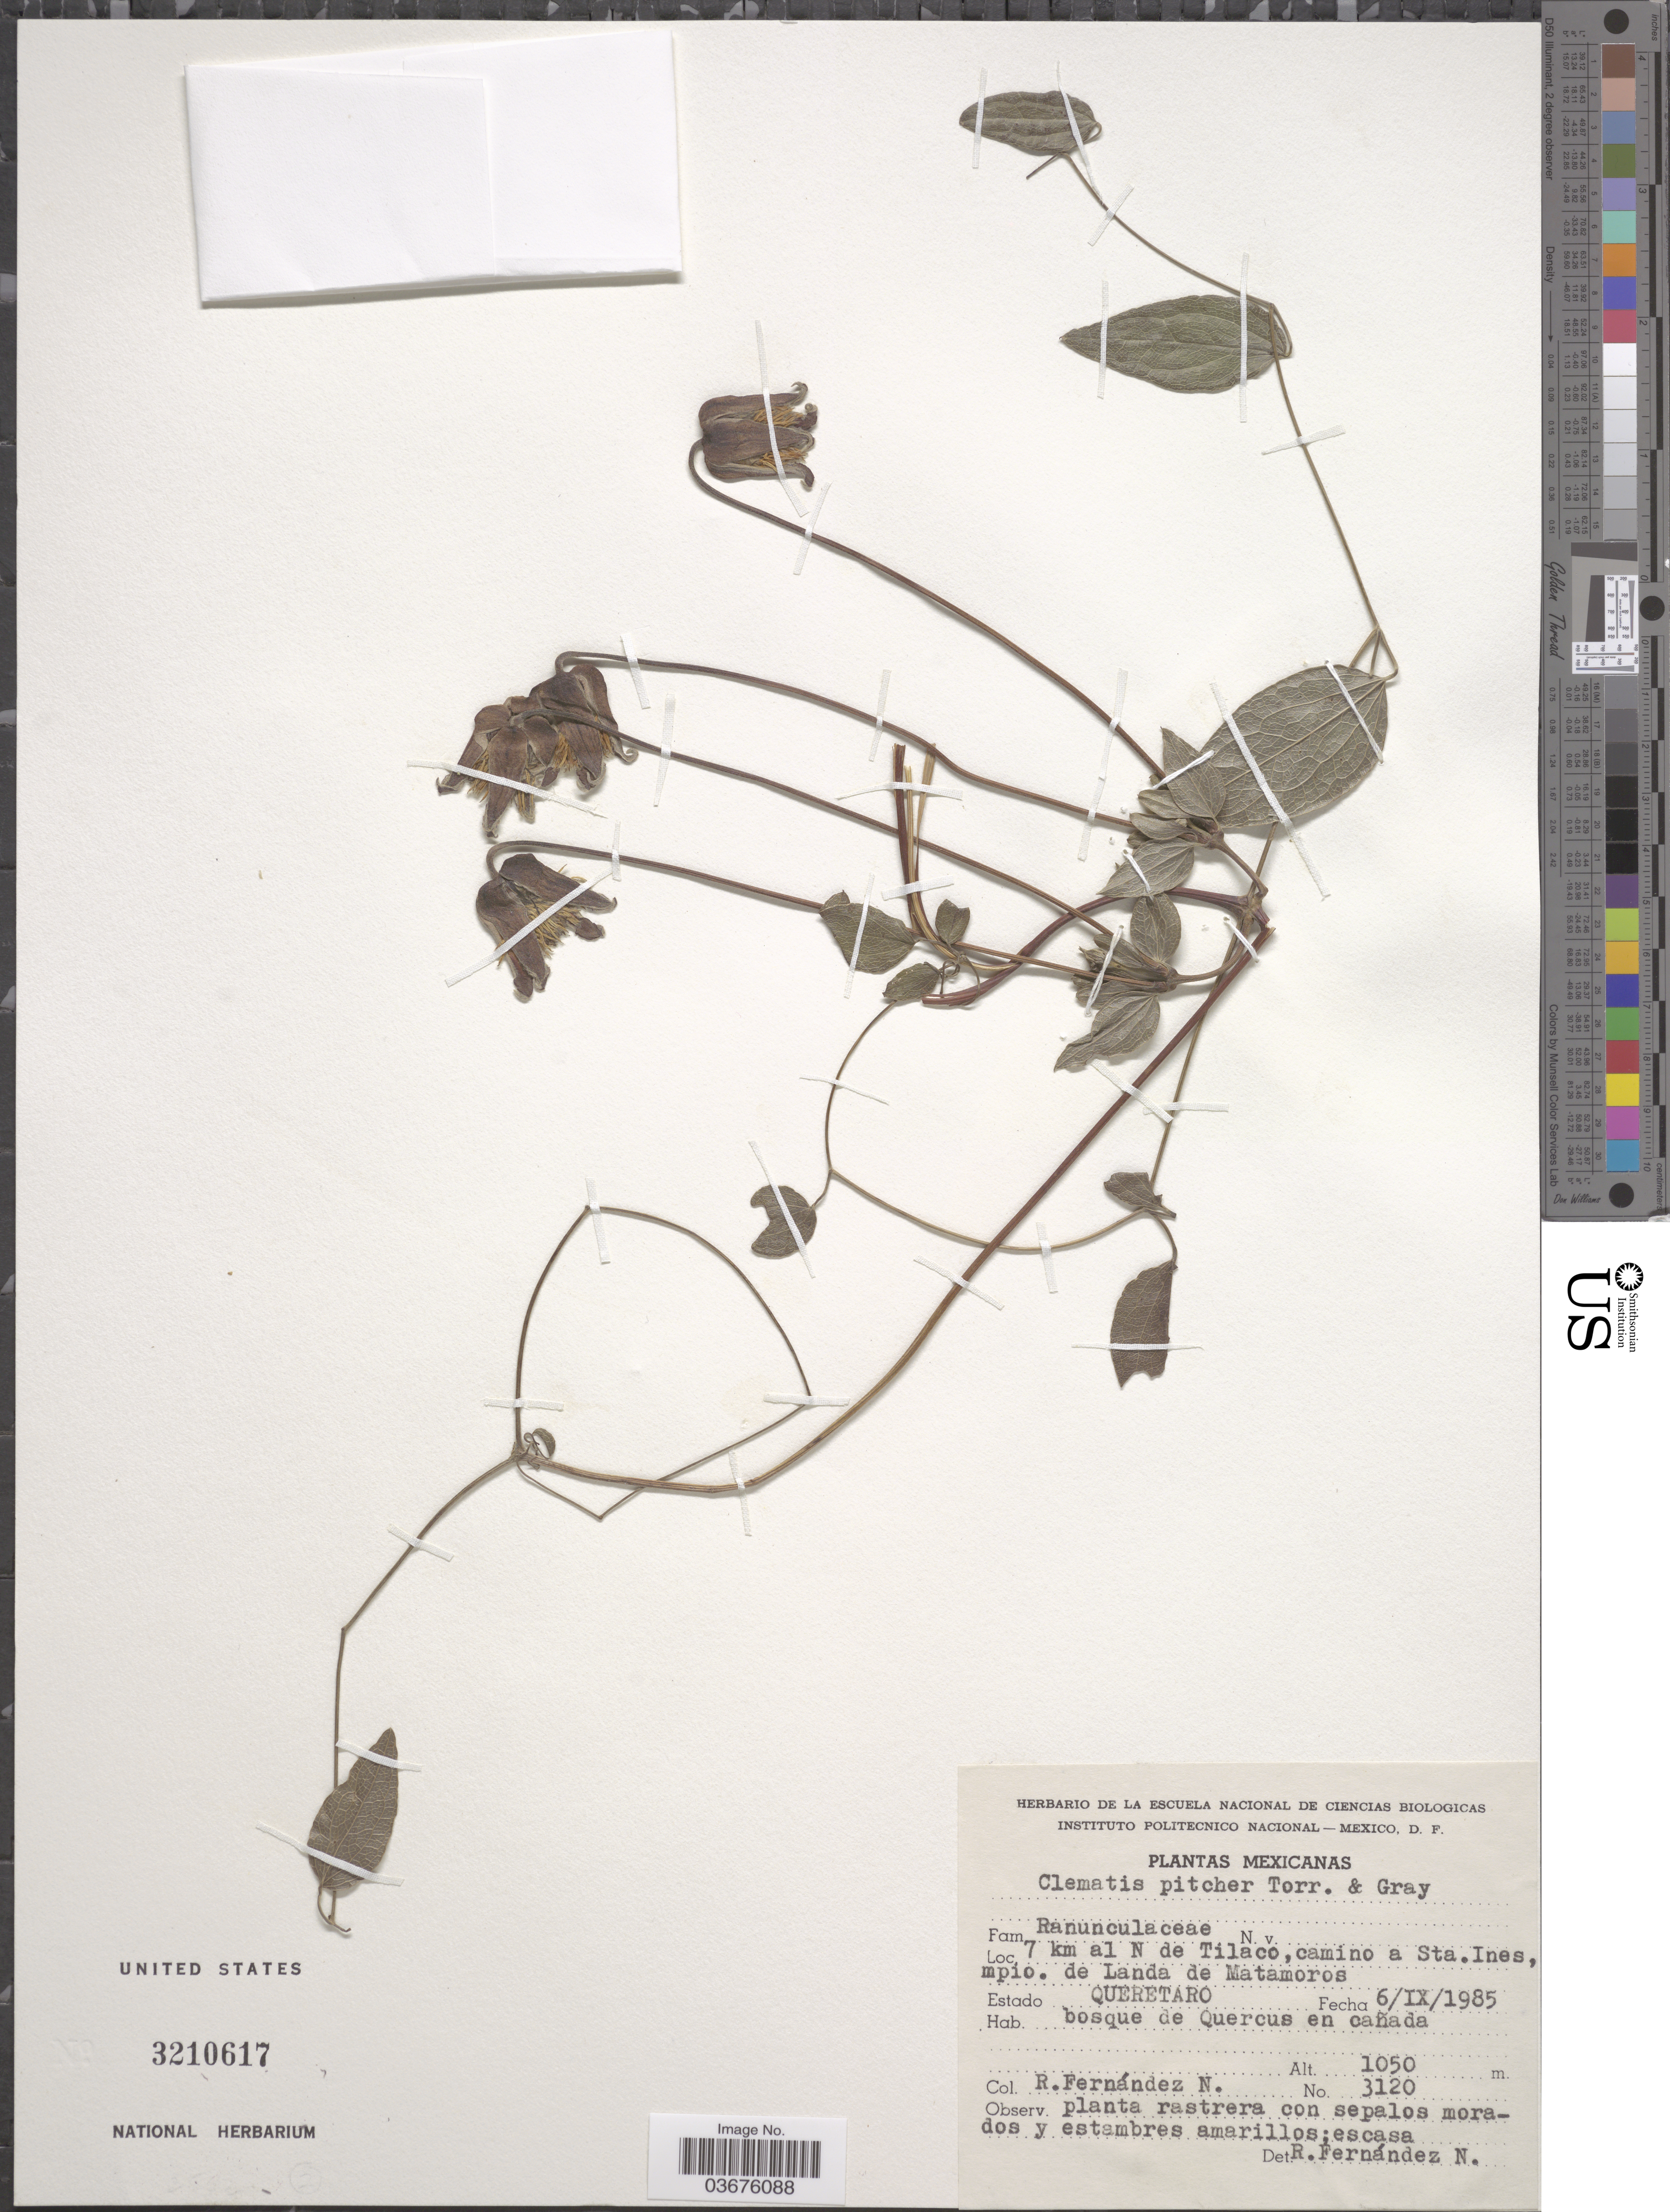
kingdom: Plantae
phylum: Tracheophyta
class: Magnoliopsida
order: Ranunculales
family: Ranunculaceae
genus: Clematis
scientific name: Clematis pitcheri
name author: Torr. & A. Gray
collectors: R. Fernández Nava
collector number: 3120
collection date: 1985-09-06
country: Mexico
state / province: Querétaro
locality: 7 km al N de Tilaco, camino a Sta. Ines, mpio. de Landa de Matamoros.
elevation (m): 1050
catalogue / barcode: US 3210617